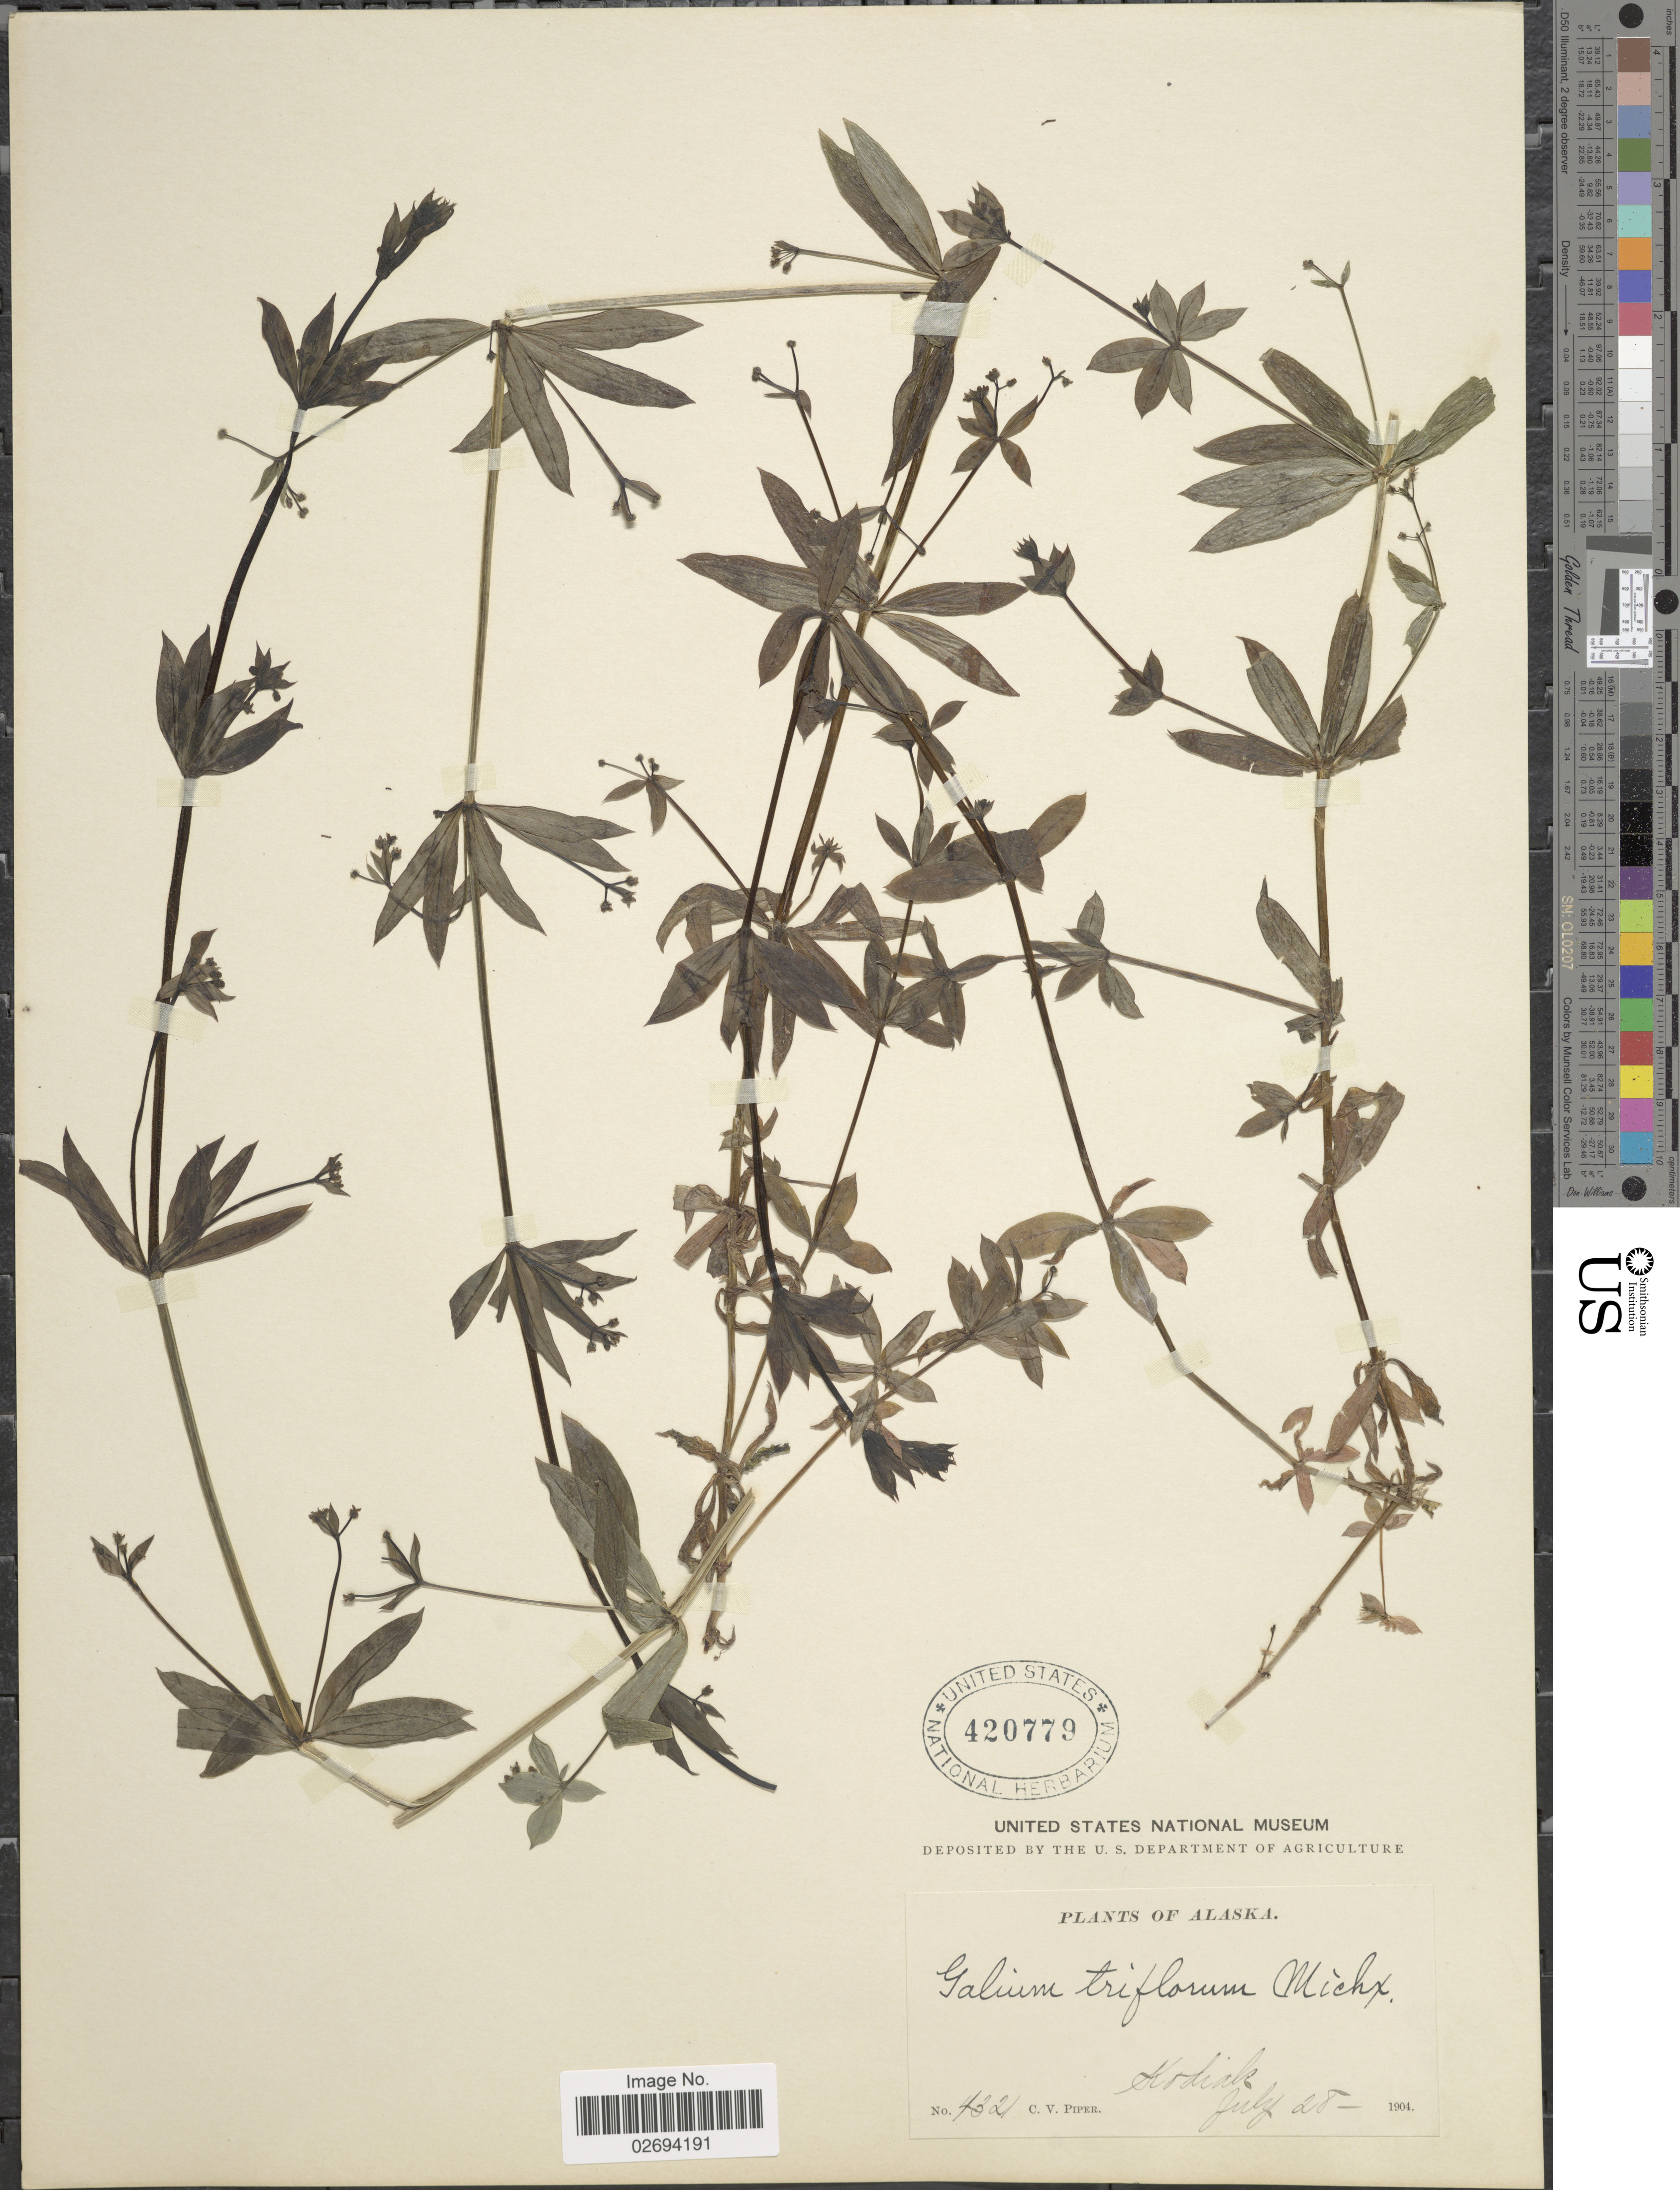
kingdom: Plantae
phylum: Tracheophyta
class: Magnoliopsida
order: Gentianales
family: Rubiaceae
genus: Galium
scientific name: Galium triflorum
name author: Michx.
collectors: C. V. Piper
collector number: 432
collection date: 1904-07-28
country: United States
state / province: Alaska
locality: Kodiak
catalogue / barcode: US 420779